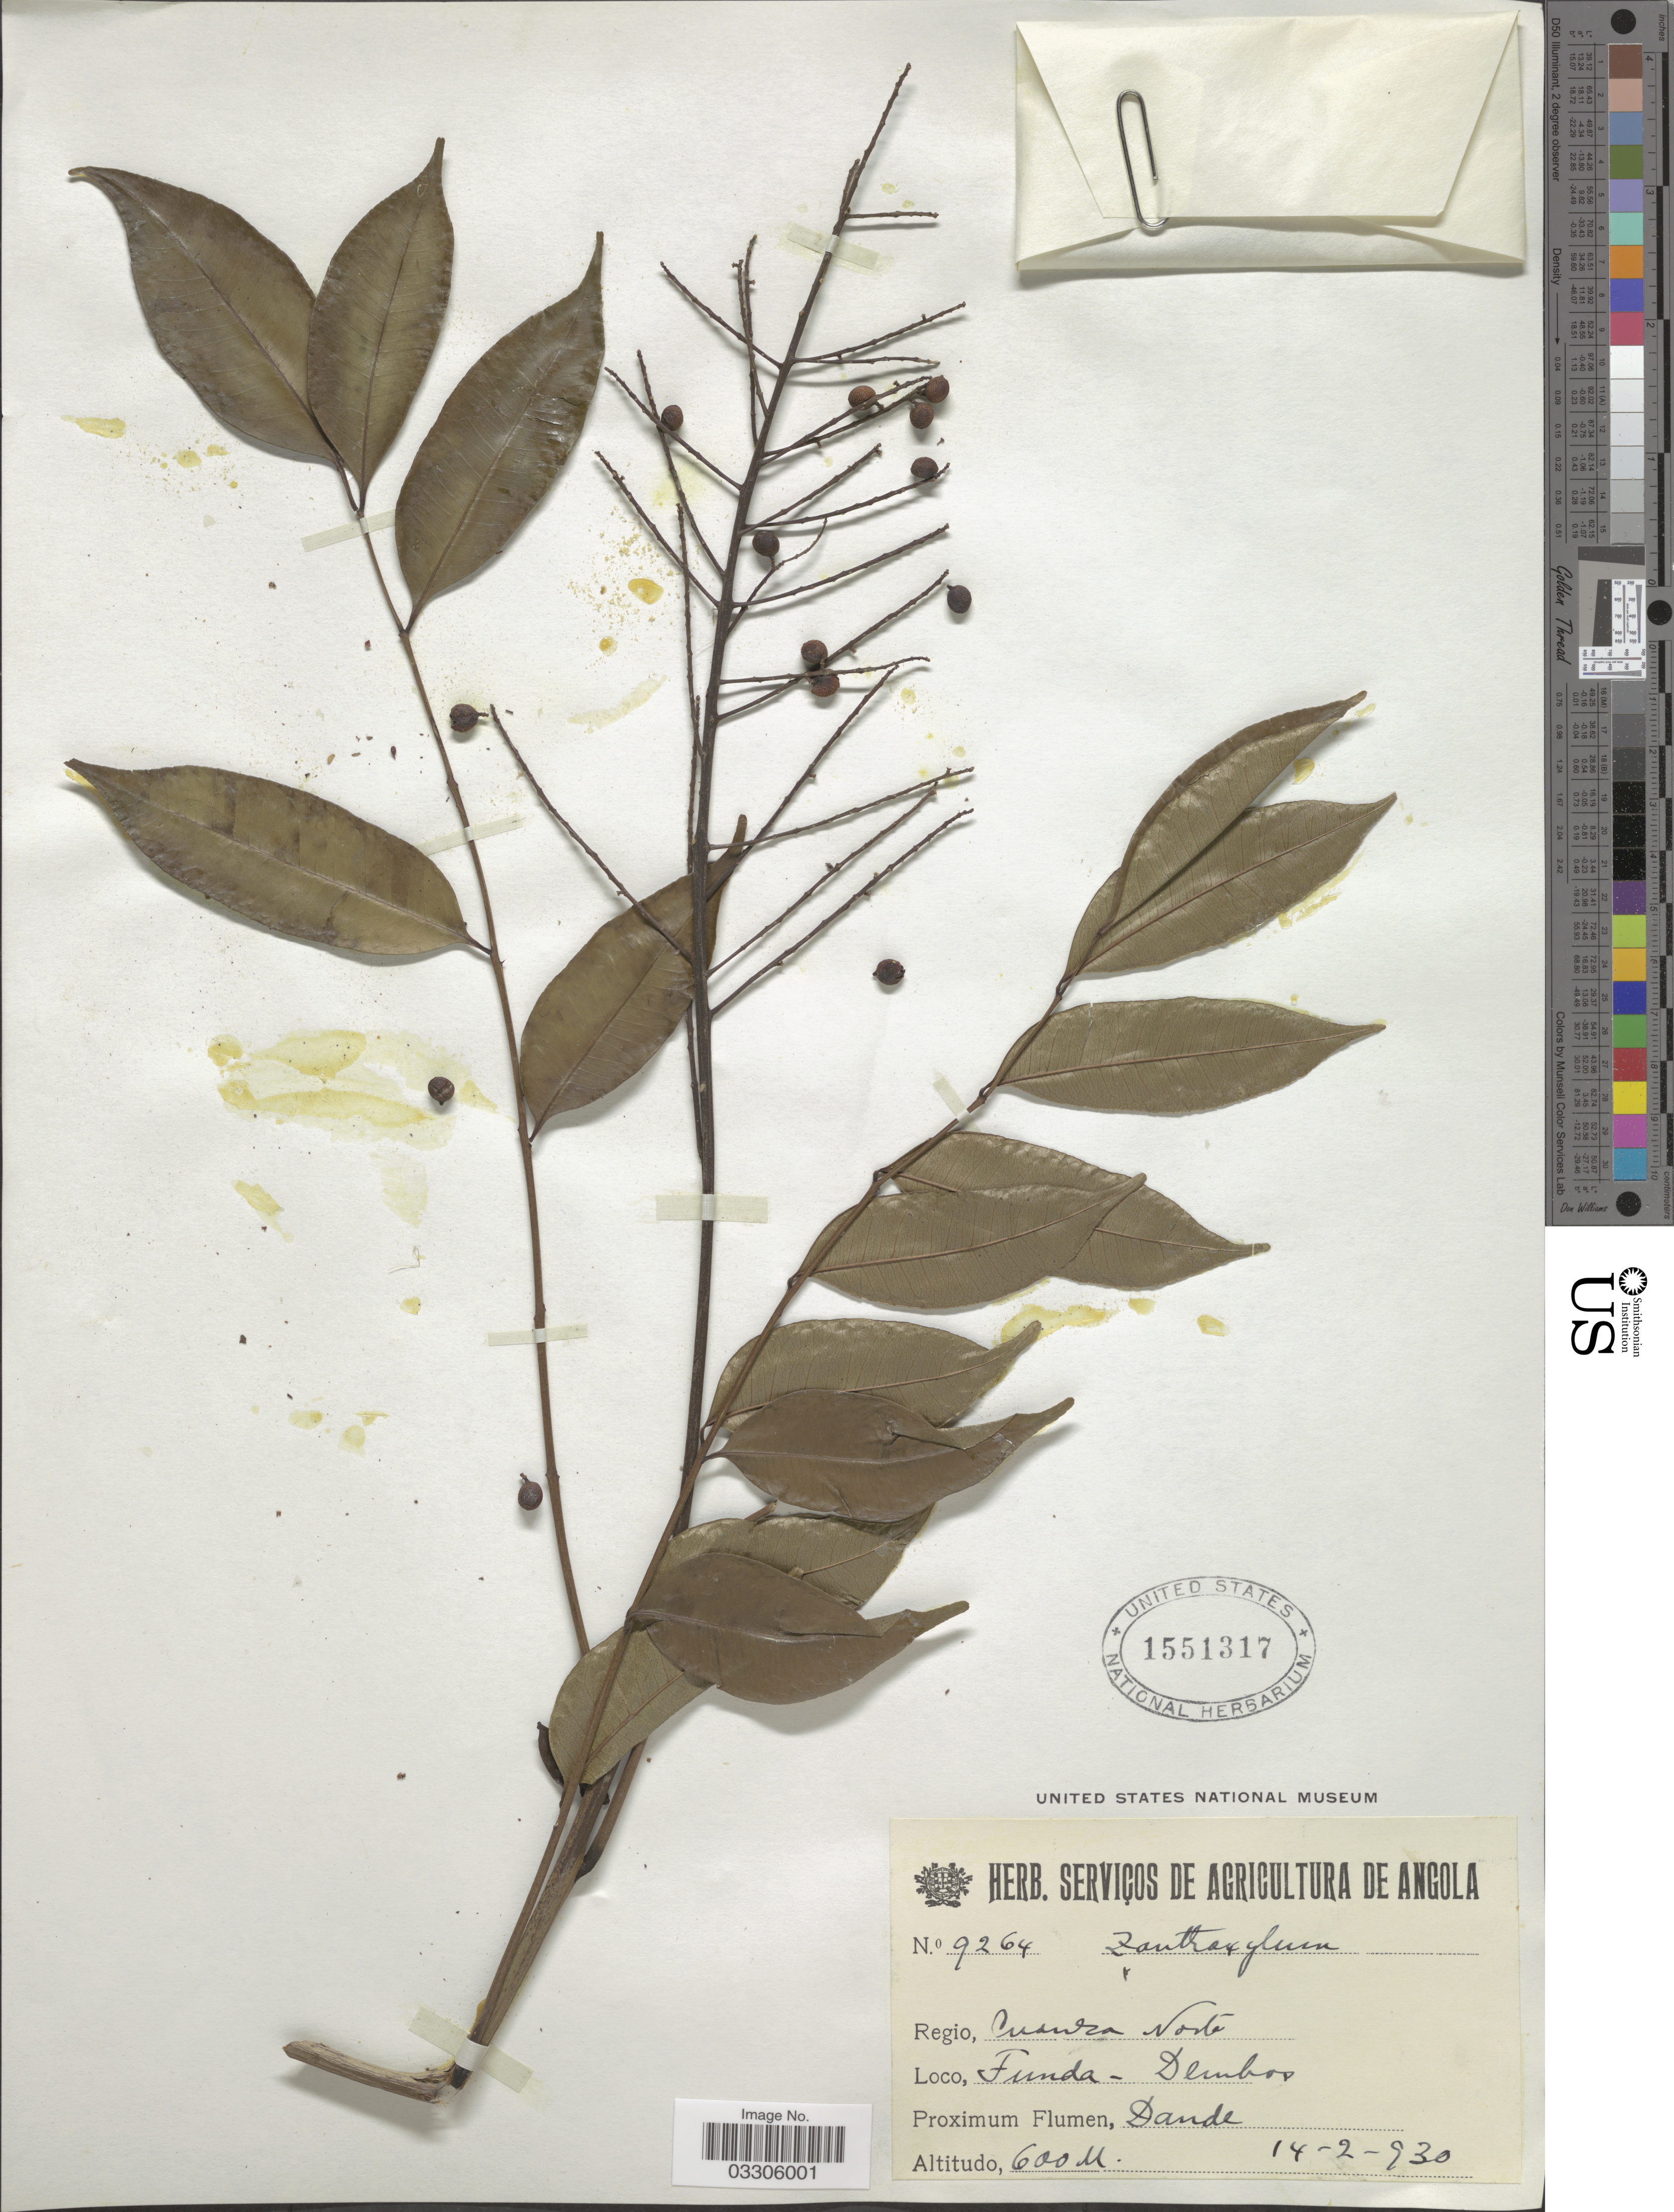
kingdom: Plantae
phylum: Tracheophyta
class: Magnoliopsida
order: Sapindales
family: Rutaceae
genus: Zanthoxylum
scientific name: Zanthoxylum sp.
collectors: ex herb. Servicos de Agricultura de Angola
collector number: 9264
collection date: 1930-02-14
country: Angola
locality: Regio, Cuanza Norte, Funda - Dembos.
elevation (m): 600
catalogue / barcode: US 1551317